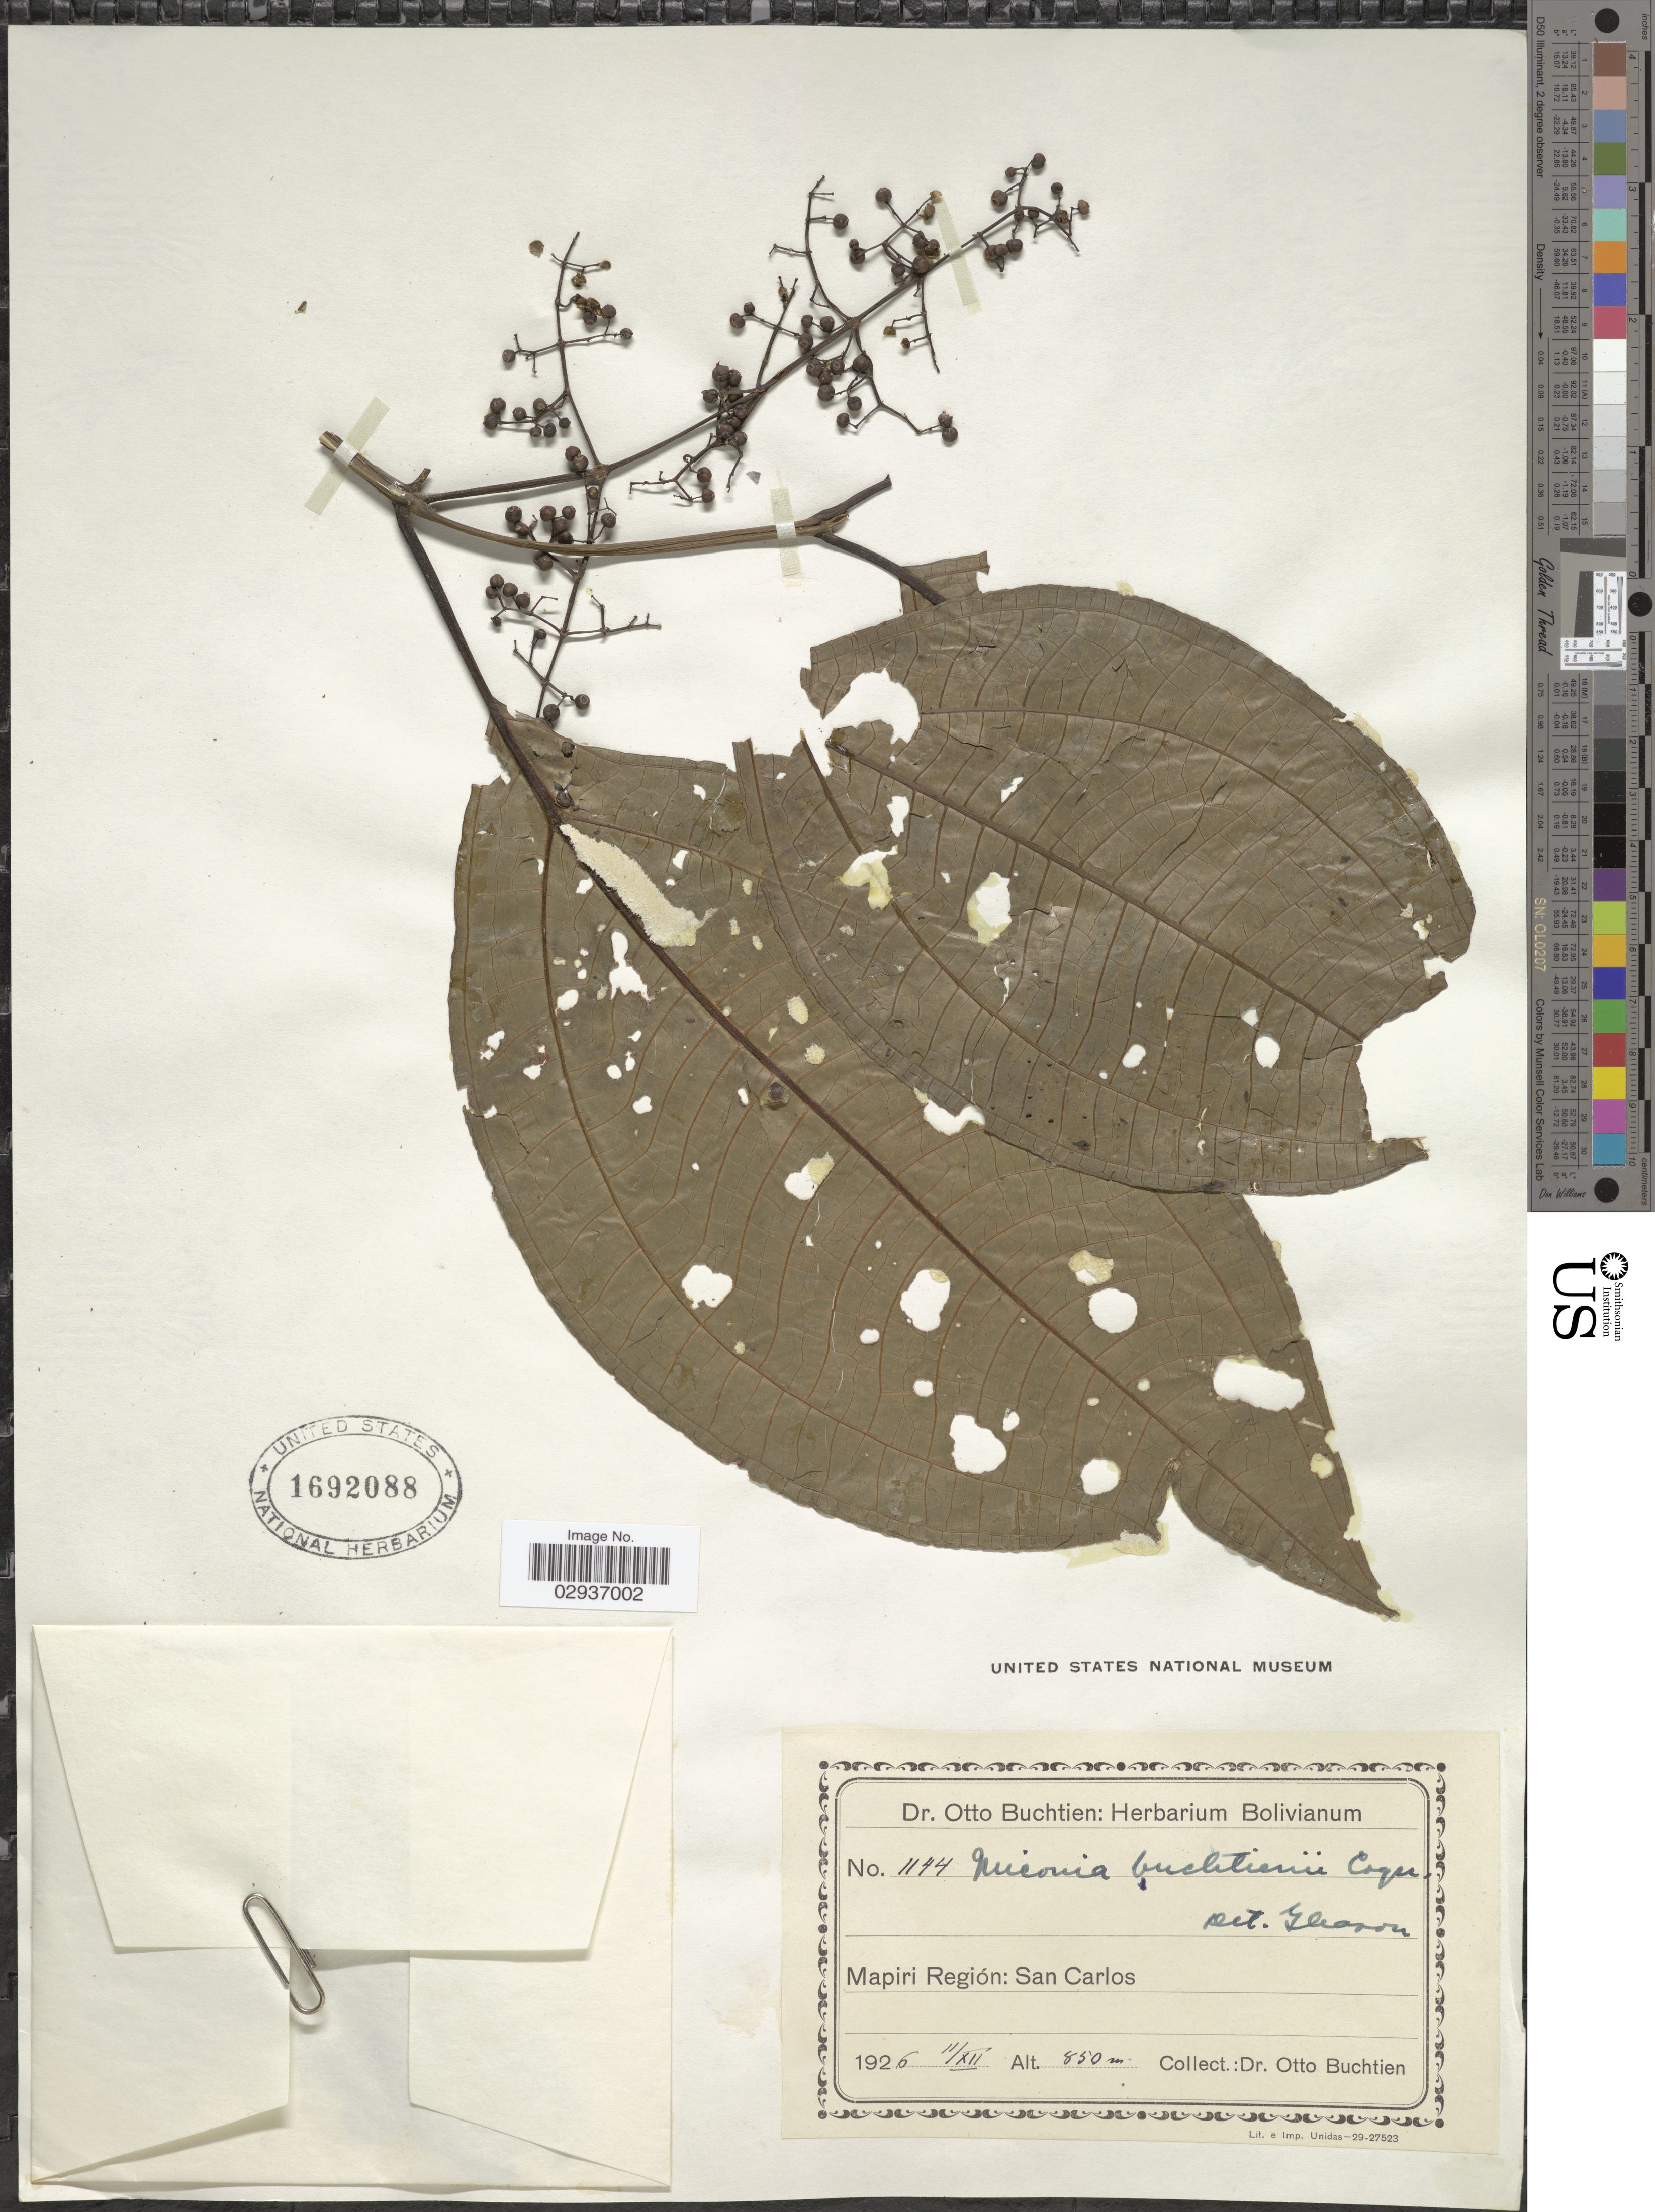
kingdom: Plantae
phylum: Tracheophyta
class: Magnoliopsida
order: Myrtales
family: Melastomataceae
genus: Miconia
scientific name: Miconia buchtienii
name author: Cogn.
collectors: O. Buchtien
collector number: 1144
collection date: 1926-12-11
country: Bolivia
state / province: La Paz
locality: Mapiri Región: San Carlos.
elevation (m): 850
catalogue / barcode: US 1692088